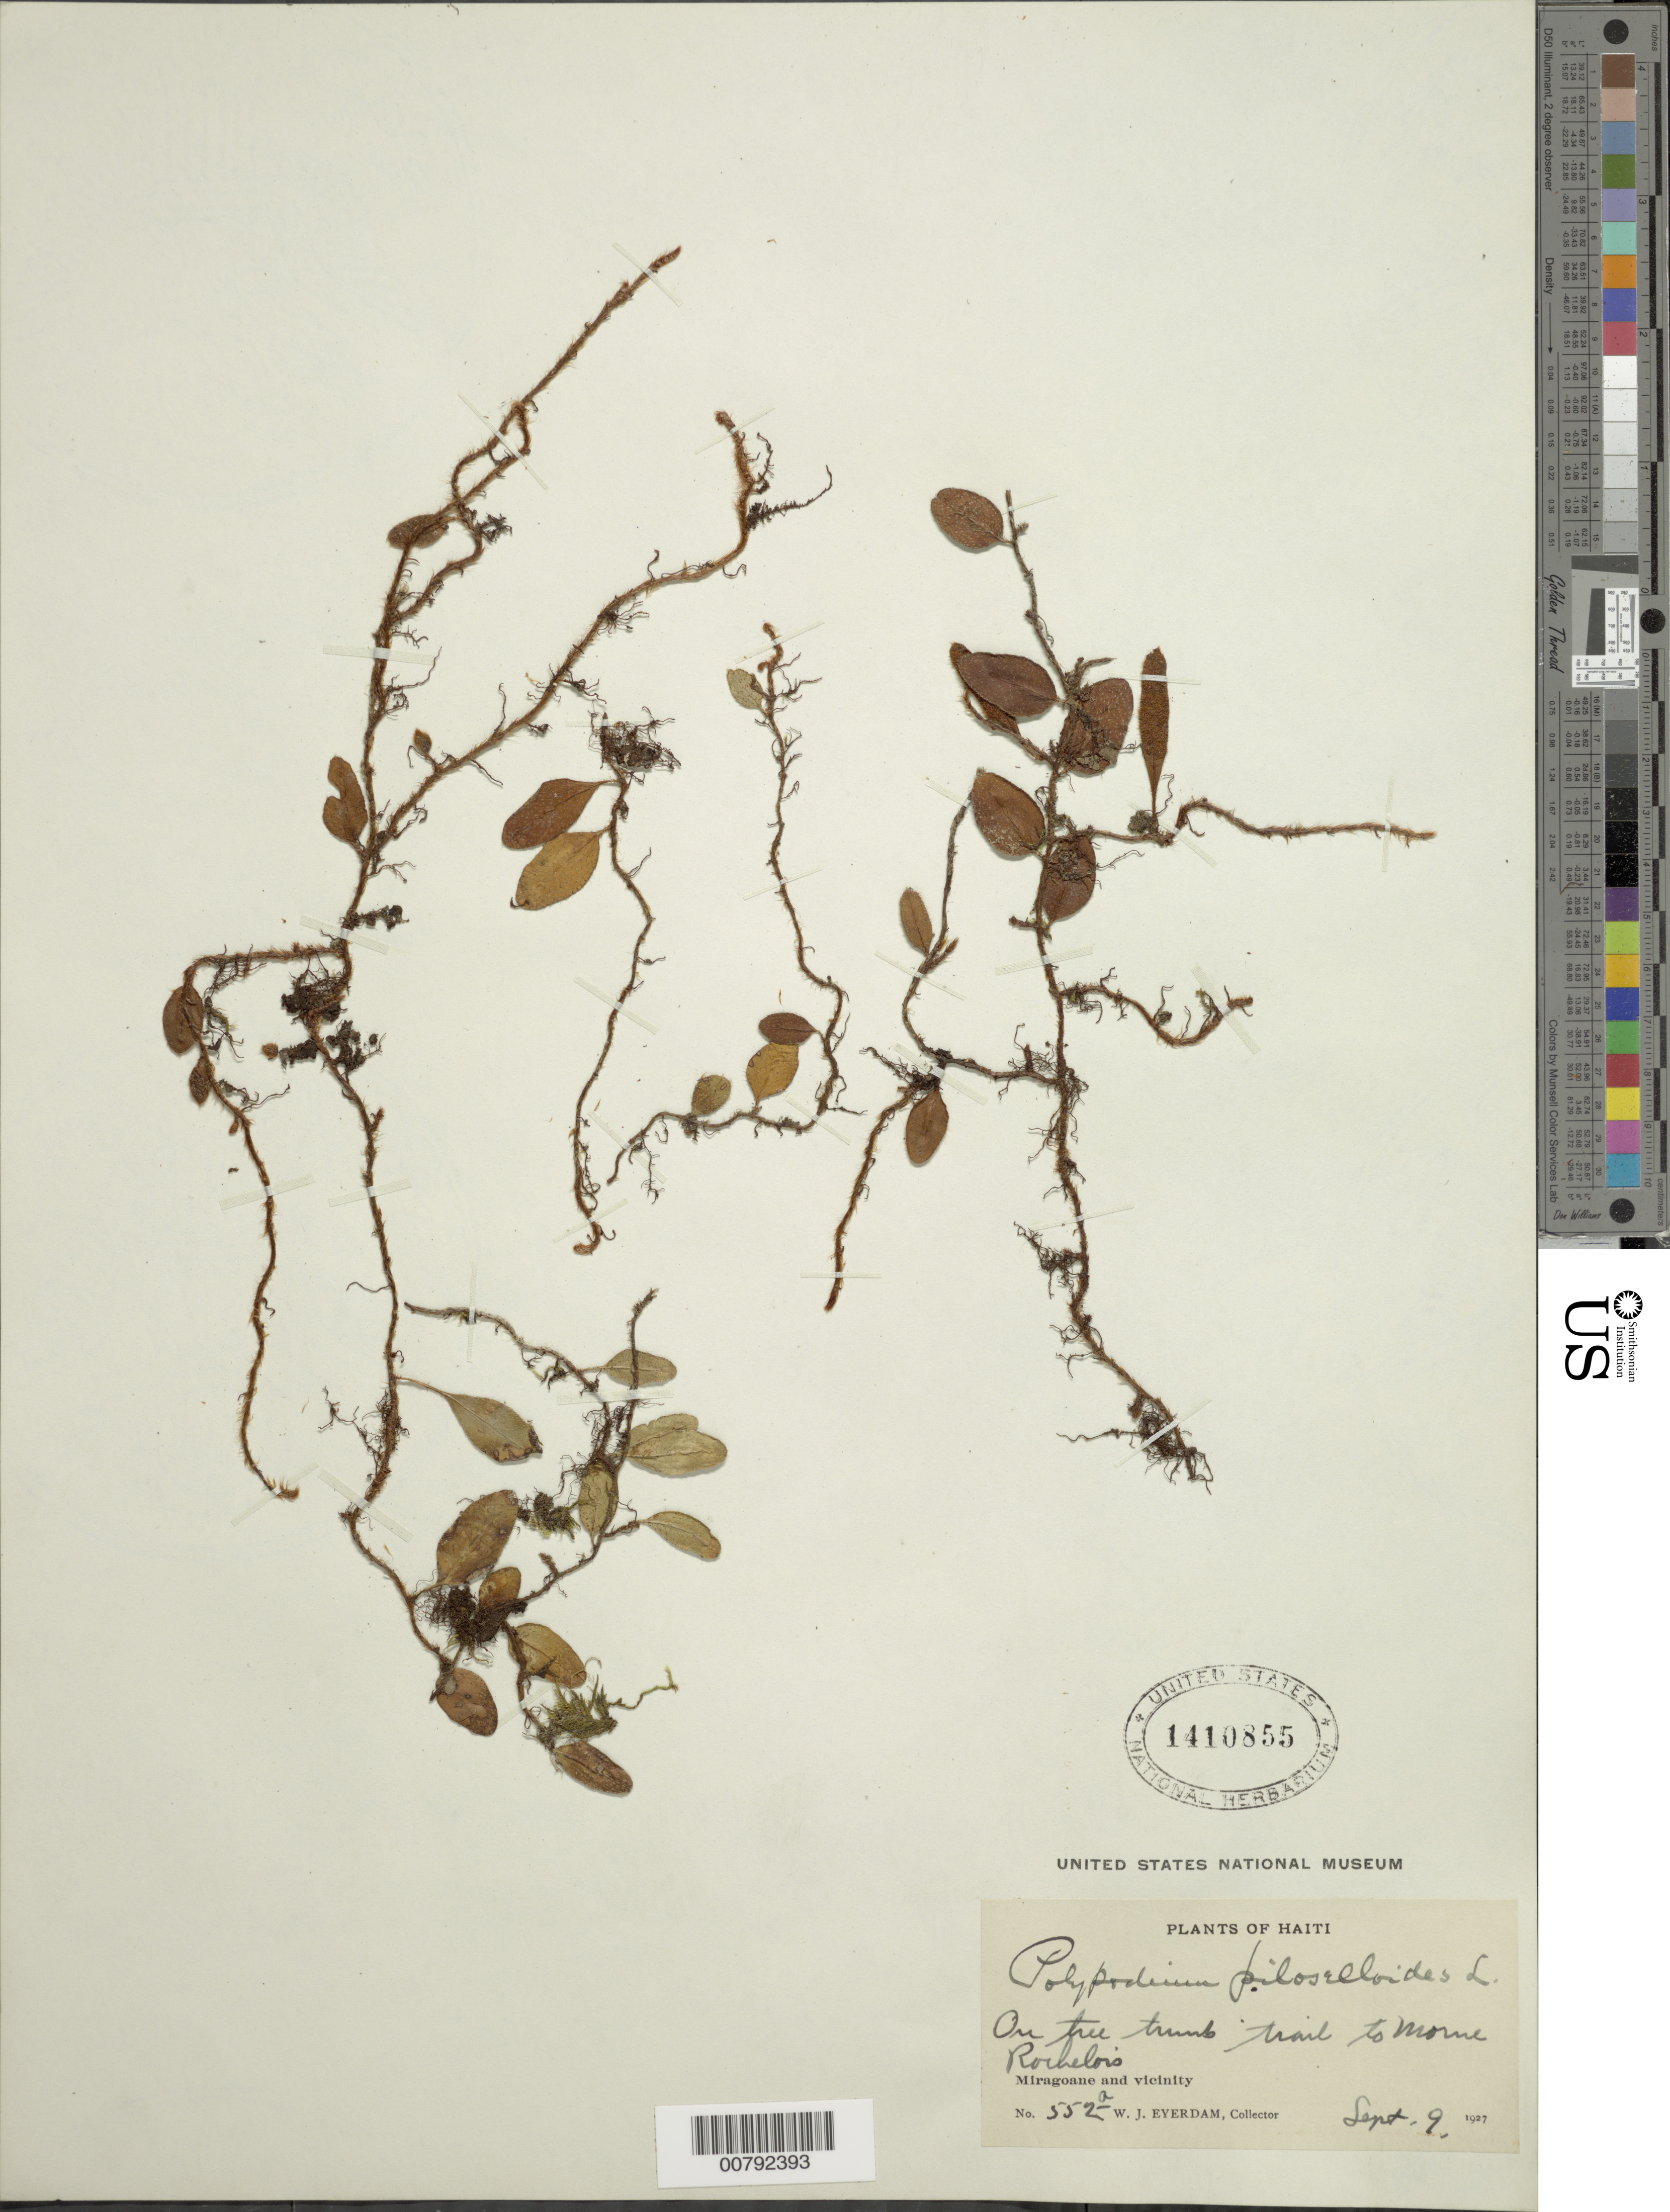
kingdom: Plantae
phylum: Tracheophyta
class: Polypodiopsida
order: Polypodiales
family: Polypodiaceae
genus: Microgramma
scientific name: Microgramma piloselloides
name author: (L.) Copel.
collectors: W. J. Eyerdam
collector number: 552a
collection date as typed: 09 Sep 1927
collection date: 1927-09-09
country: Haiti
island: Hispaniola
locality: Miragoane, trail to Morne Rochelois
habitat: Tree trunk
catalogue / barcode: US 1410855